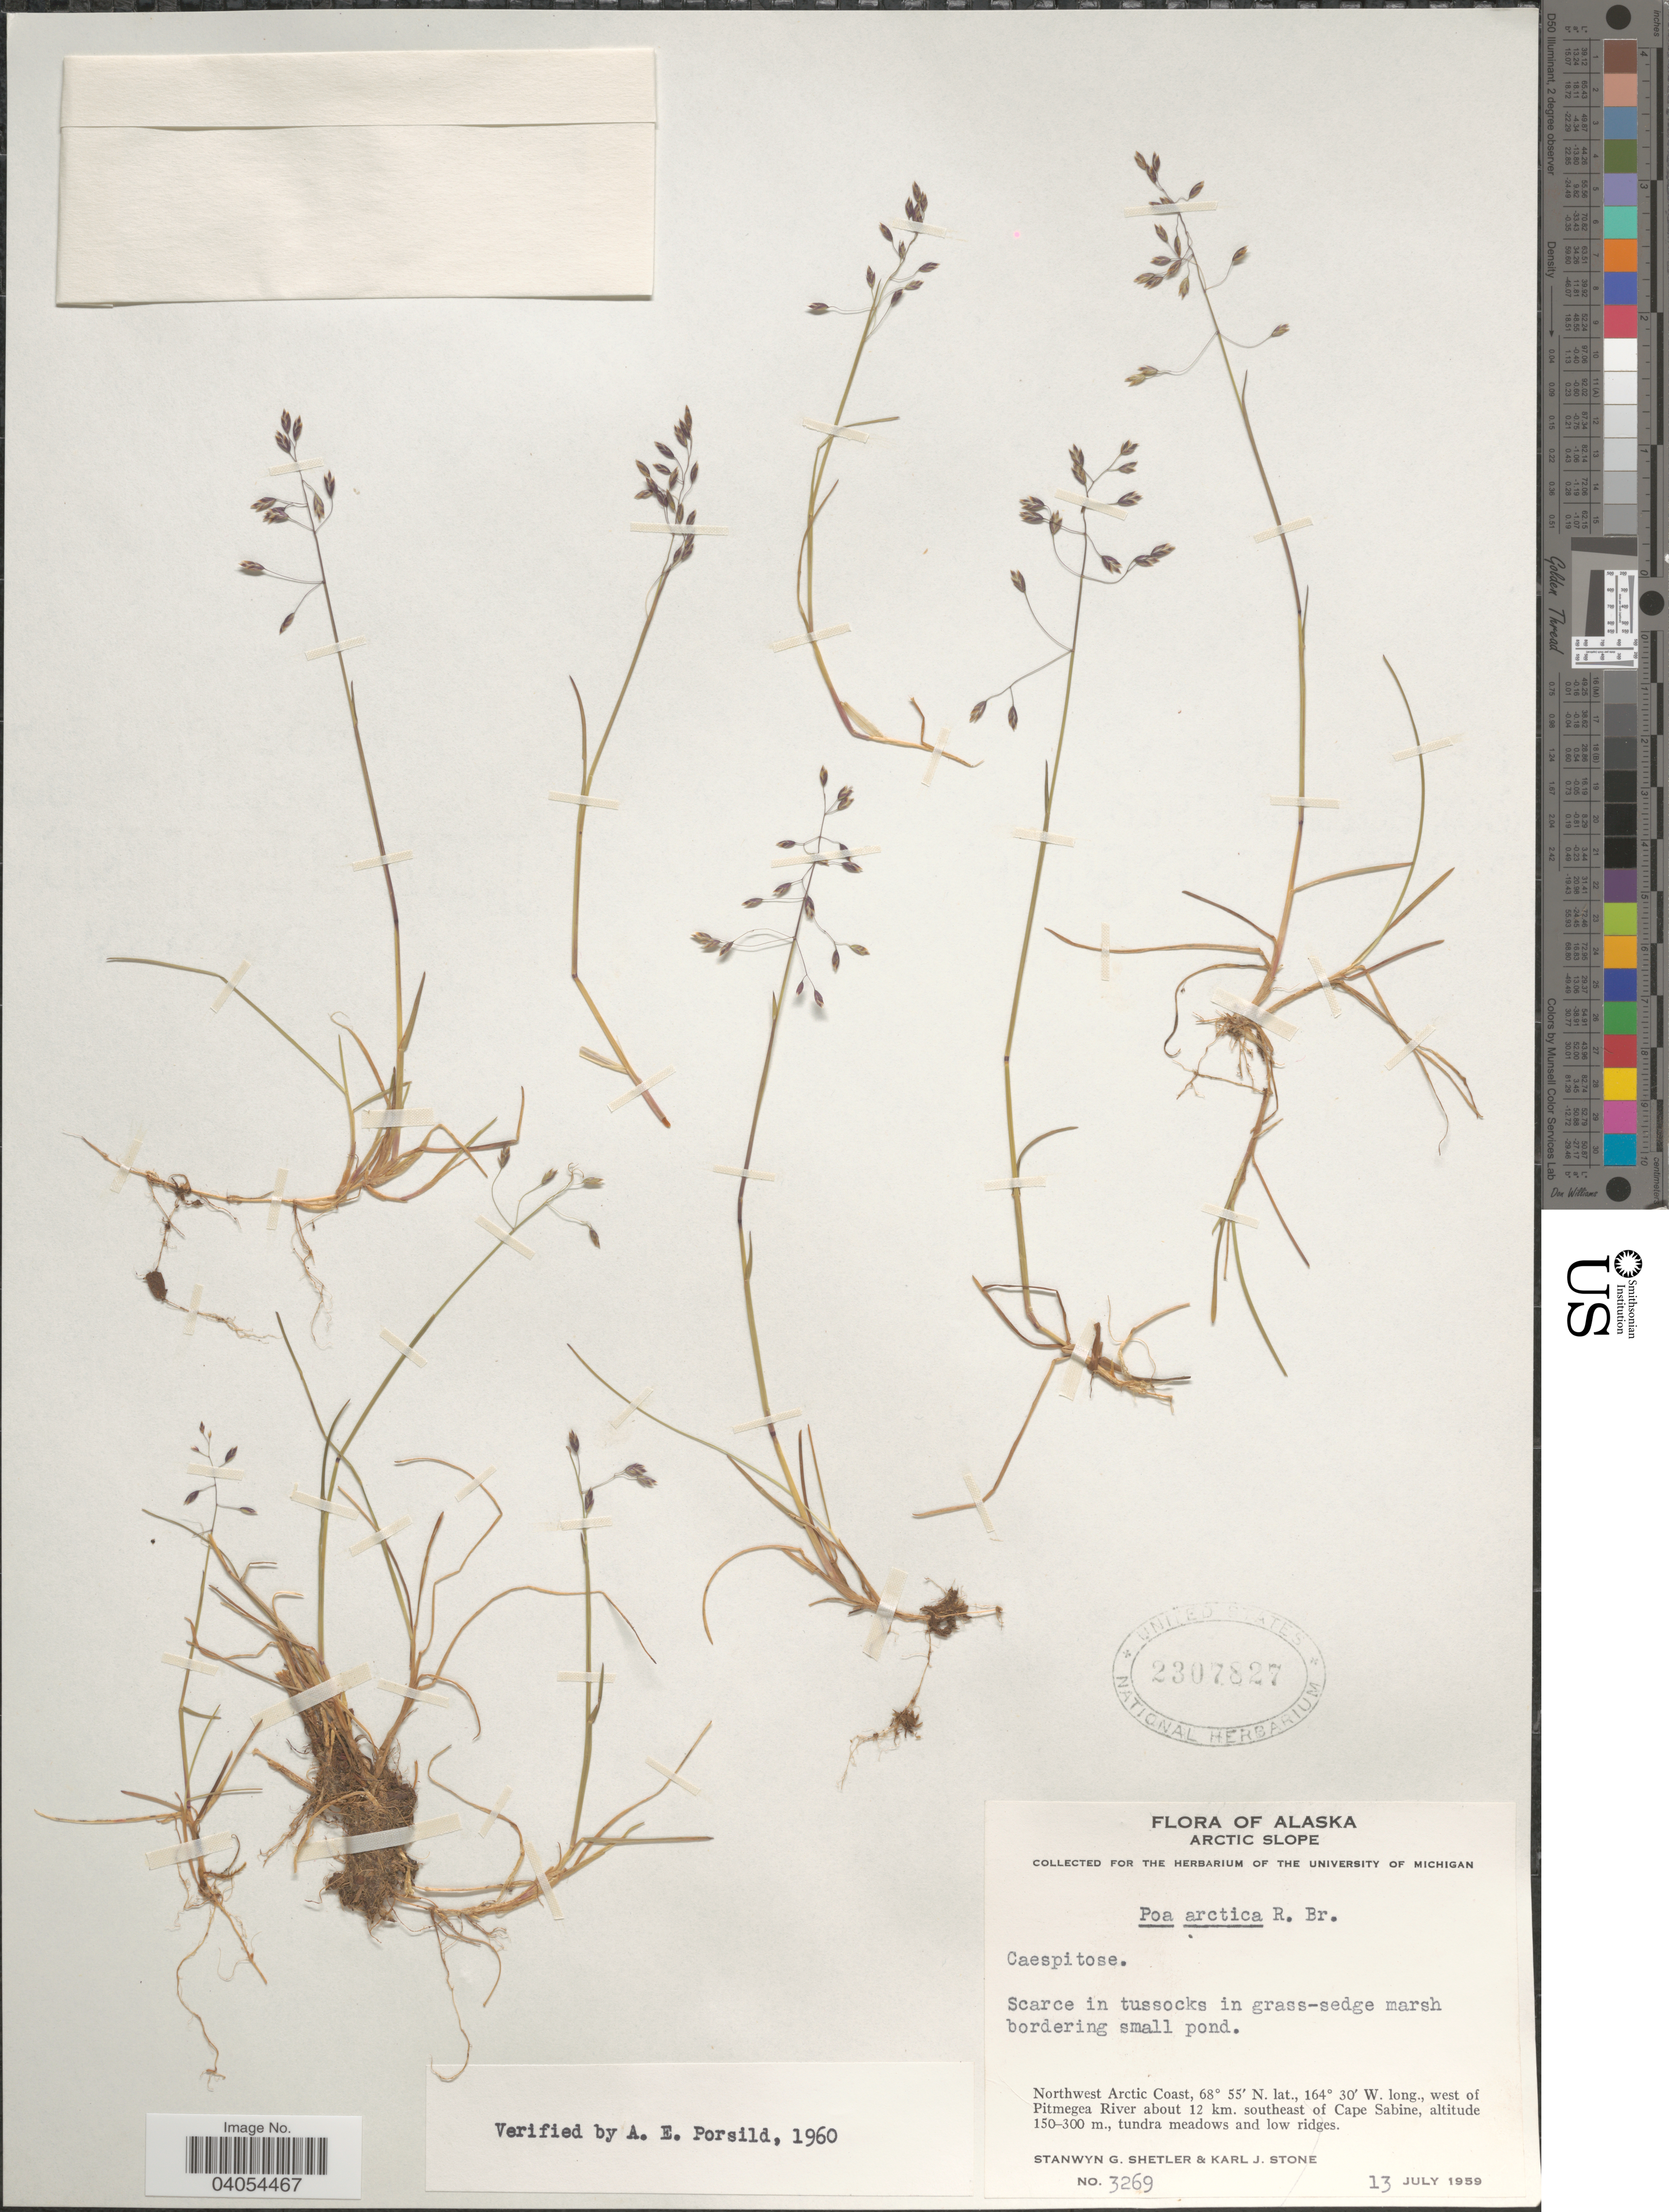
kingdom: Plantae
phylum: Tracheophyta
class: Liliopsida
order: Poales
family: Poaceae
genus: Poa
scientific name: Poa arctica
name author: R. Br.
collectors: S. Shetler & K. J. Stone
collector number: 3269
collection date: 1959-07-13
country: United States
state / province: Alaska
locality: Arctic Slope. Northwest Arctic Coast, west of Pitmegea River about 12 km. southeast of Cape Sabine.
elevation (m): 150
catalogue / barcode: US 2307827